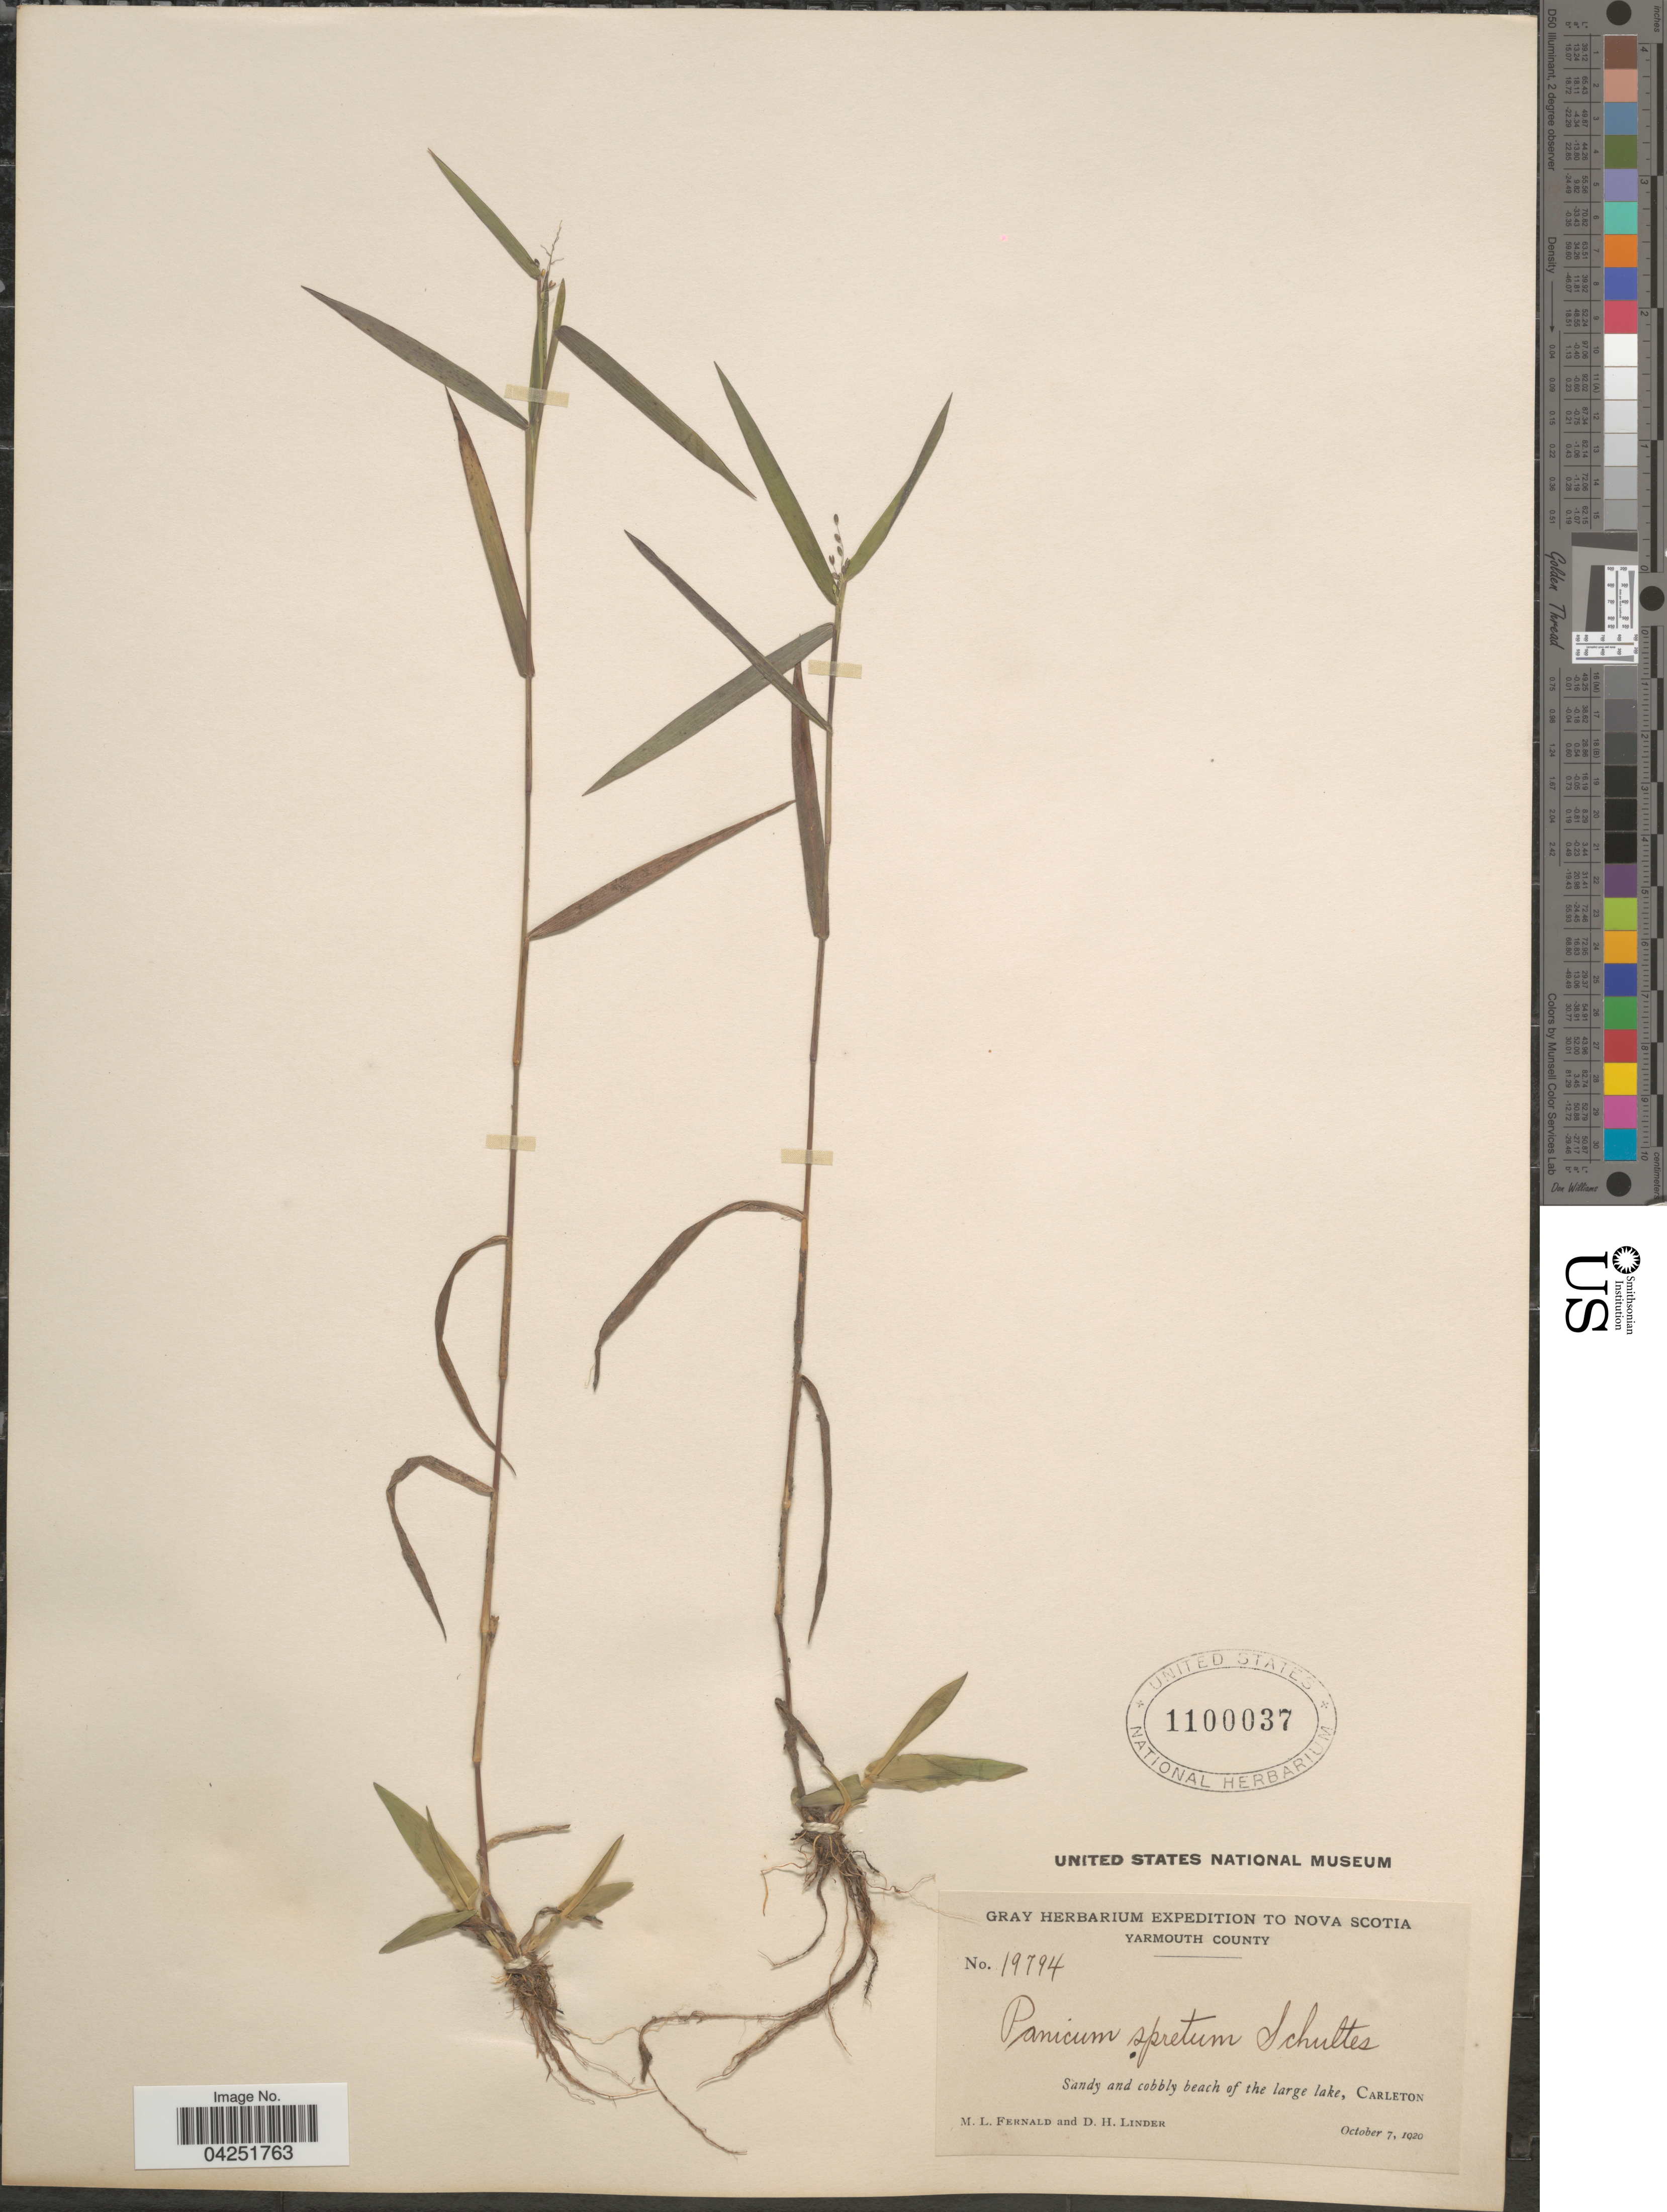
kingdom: Plantae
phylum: Tracheophyta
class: Liliopsida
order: Poales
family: Poaceae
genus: Dichanthelium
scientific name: Dichanthelium acuminatum var. densiflorum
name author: (Rand & Redfield) Gould & C.A. Clark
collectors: M. L. Fernald & D. Linder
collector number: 19794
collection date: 1920-10-07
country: Canada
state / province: Nova Scotia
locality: Gray Herbarium Expedition to Nova Scotia. Yarmouth County. Sandy and cobbly beach of the large lake, Carleton.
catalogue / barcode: US 1100037